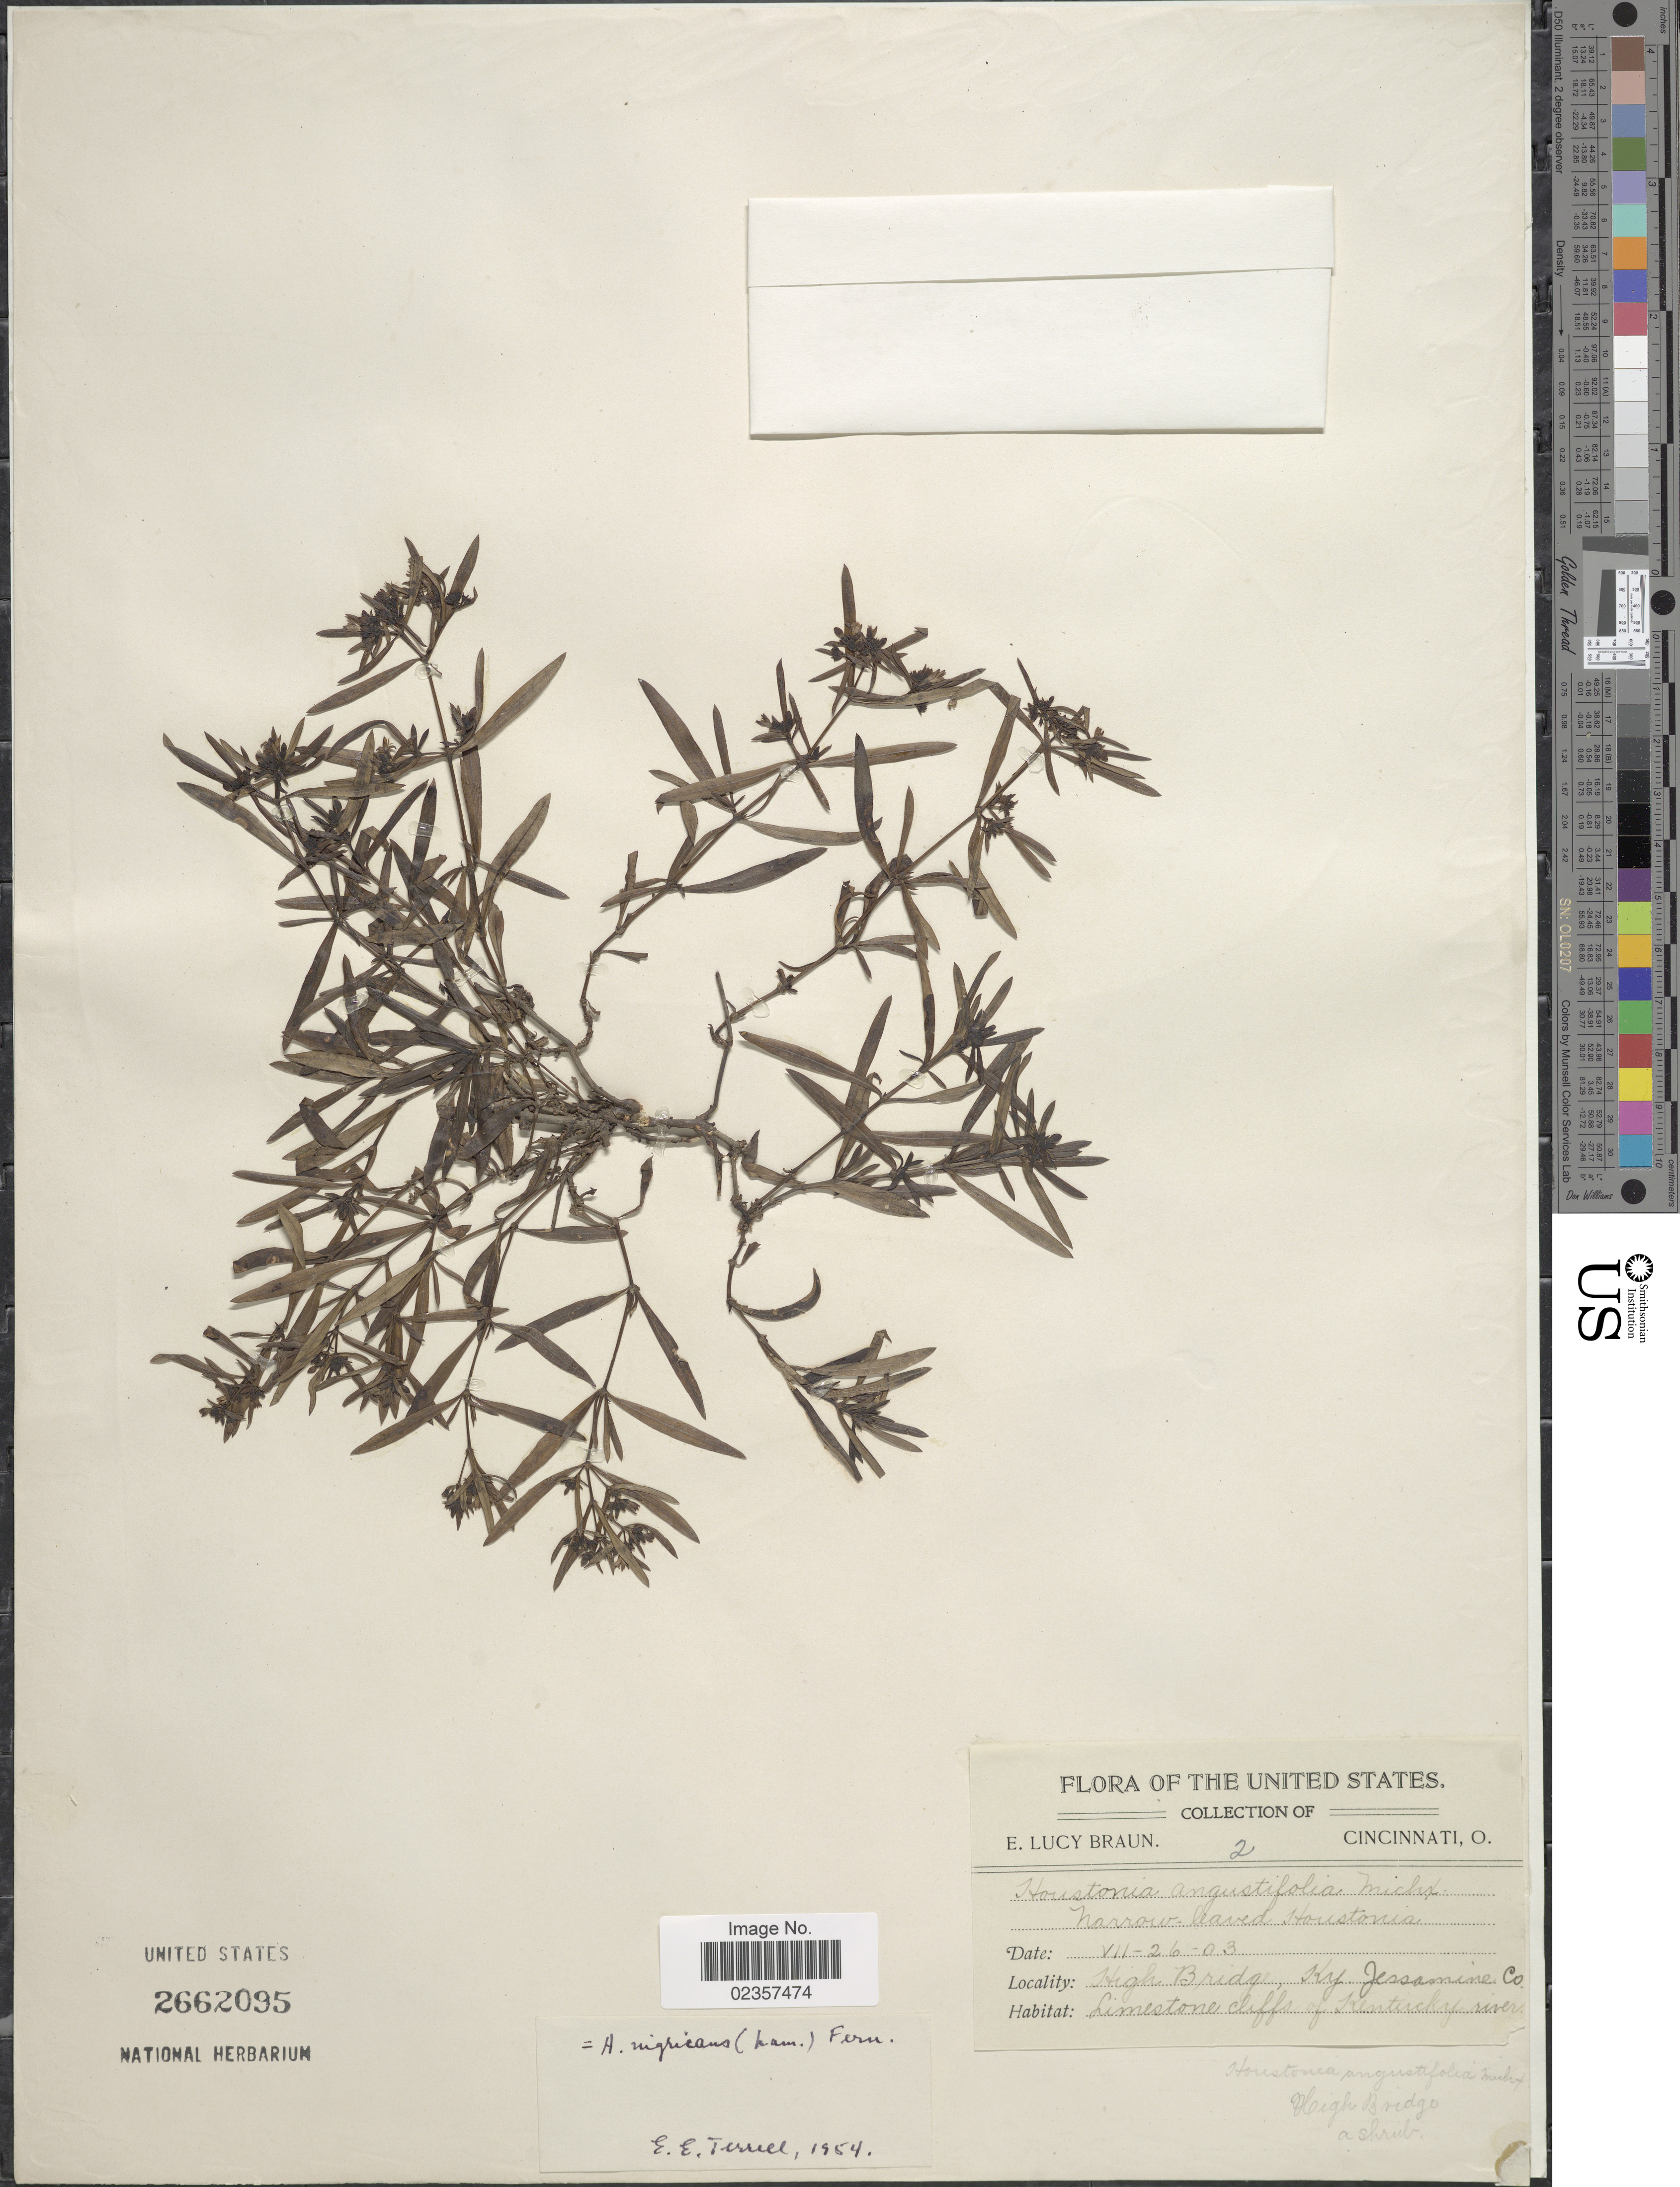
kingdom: Plantae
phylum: Tracheophyta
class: Magnoliopsida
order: Gentianales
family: Rubiaceae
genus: Houstonia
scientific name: Houstonia nigricans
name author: (Lam.) Fernald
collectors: E. L. Braun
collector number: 2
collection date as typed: Transcribed d/m/y: 26/7/3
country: United States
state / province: Kentucky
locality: High Bridgem Jessamine Co. Kentucky river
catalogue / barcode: US 2662095